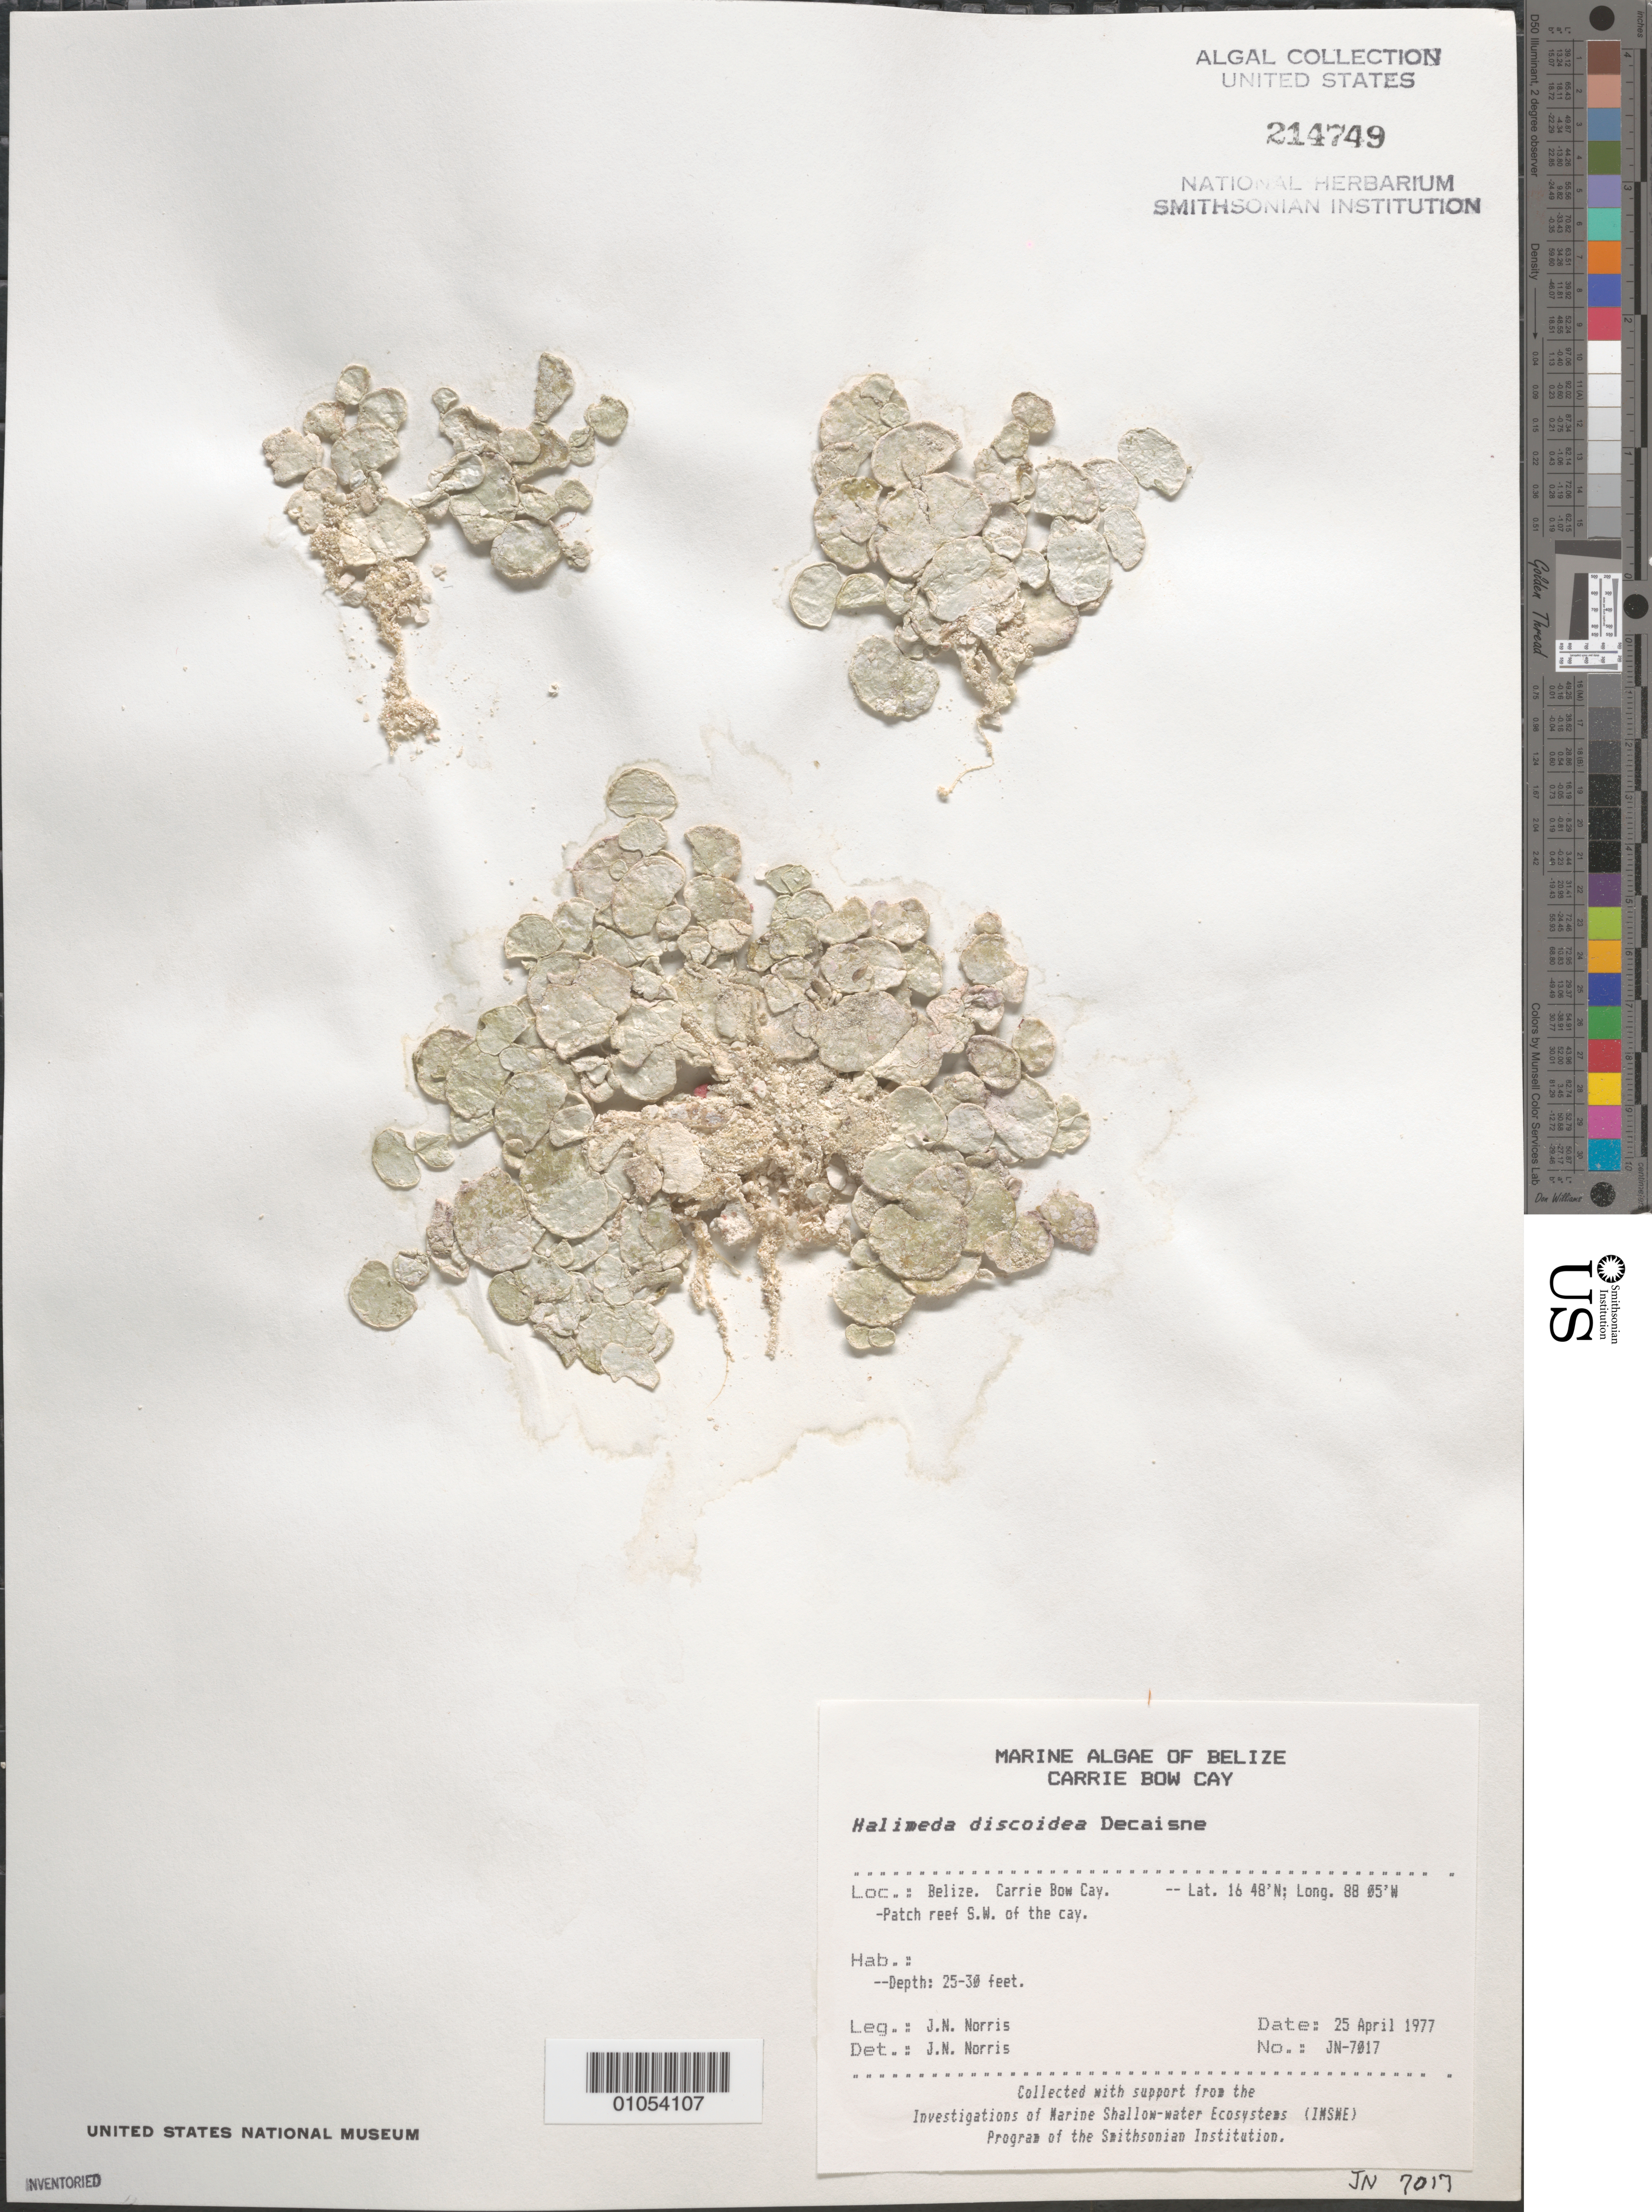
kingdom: Plantae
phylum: Chlorophyta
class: Ulvophyceae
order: Bryopsidales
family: Halimedaceae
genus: Halimeda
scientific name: Halimeda discoidea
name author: Decne.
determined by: Norris, James N.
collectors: J. N. Norris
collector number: JN-7017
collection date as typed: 25 Apr 1977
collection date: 1977-04-25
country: Belize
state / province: Stann Creek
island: Carrie Bow Cay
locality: Patch reef southwest of Carrie Bow Cay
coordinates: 16 48'N, 88 05'W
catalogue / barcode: US 214749